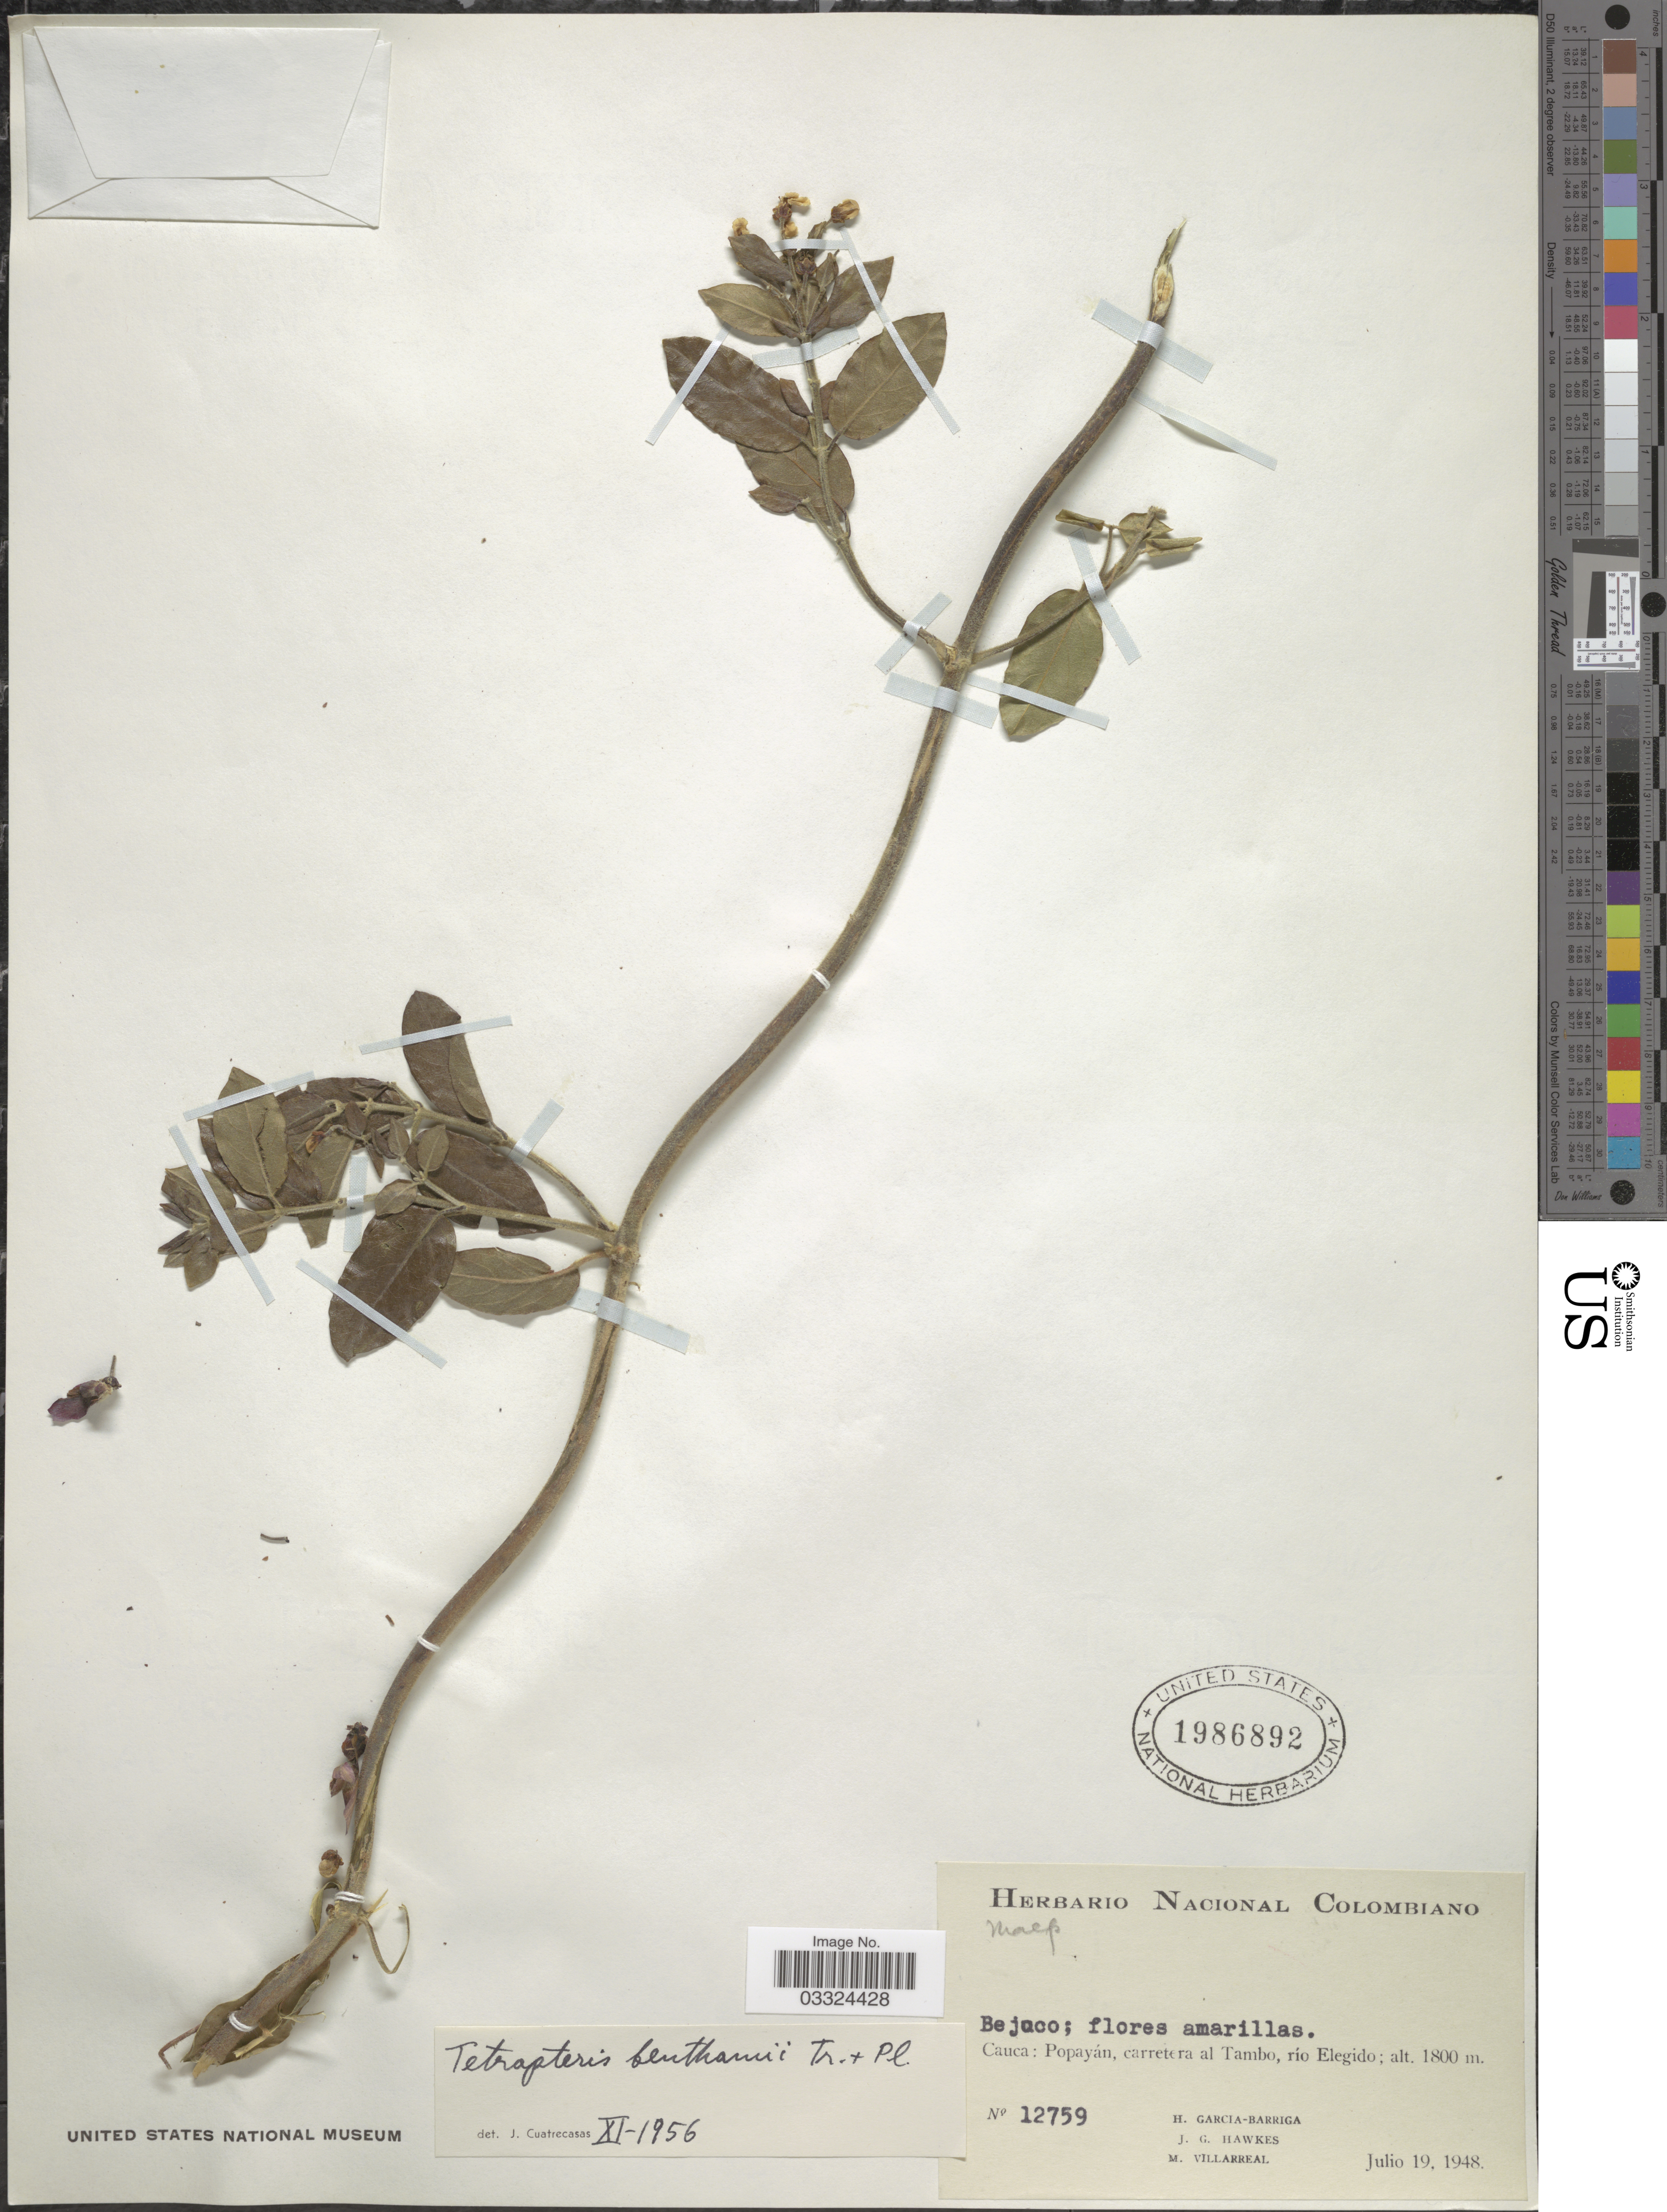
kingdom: Plantae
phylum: Tracheophyta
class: Magnoliopsida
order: Malpighiales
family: Malpighiaceae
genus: Tetrapterys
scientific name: Tetrapterys benthamii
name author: Triana & Planch.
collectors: H. García Barriga, J. Hawkes & M. Villarreal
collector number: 12759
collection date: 1948-07-19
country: Colombia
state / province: Cauca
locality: Popayán, carretera al Tambo, río Elegido.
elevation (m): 1800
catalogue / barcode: US 1986892